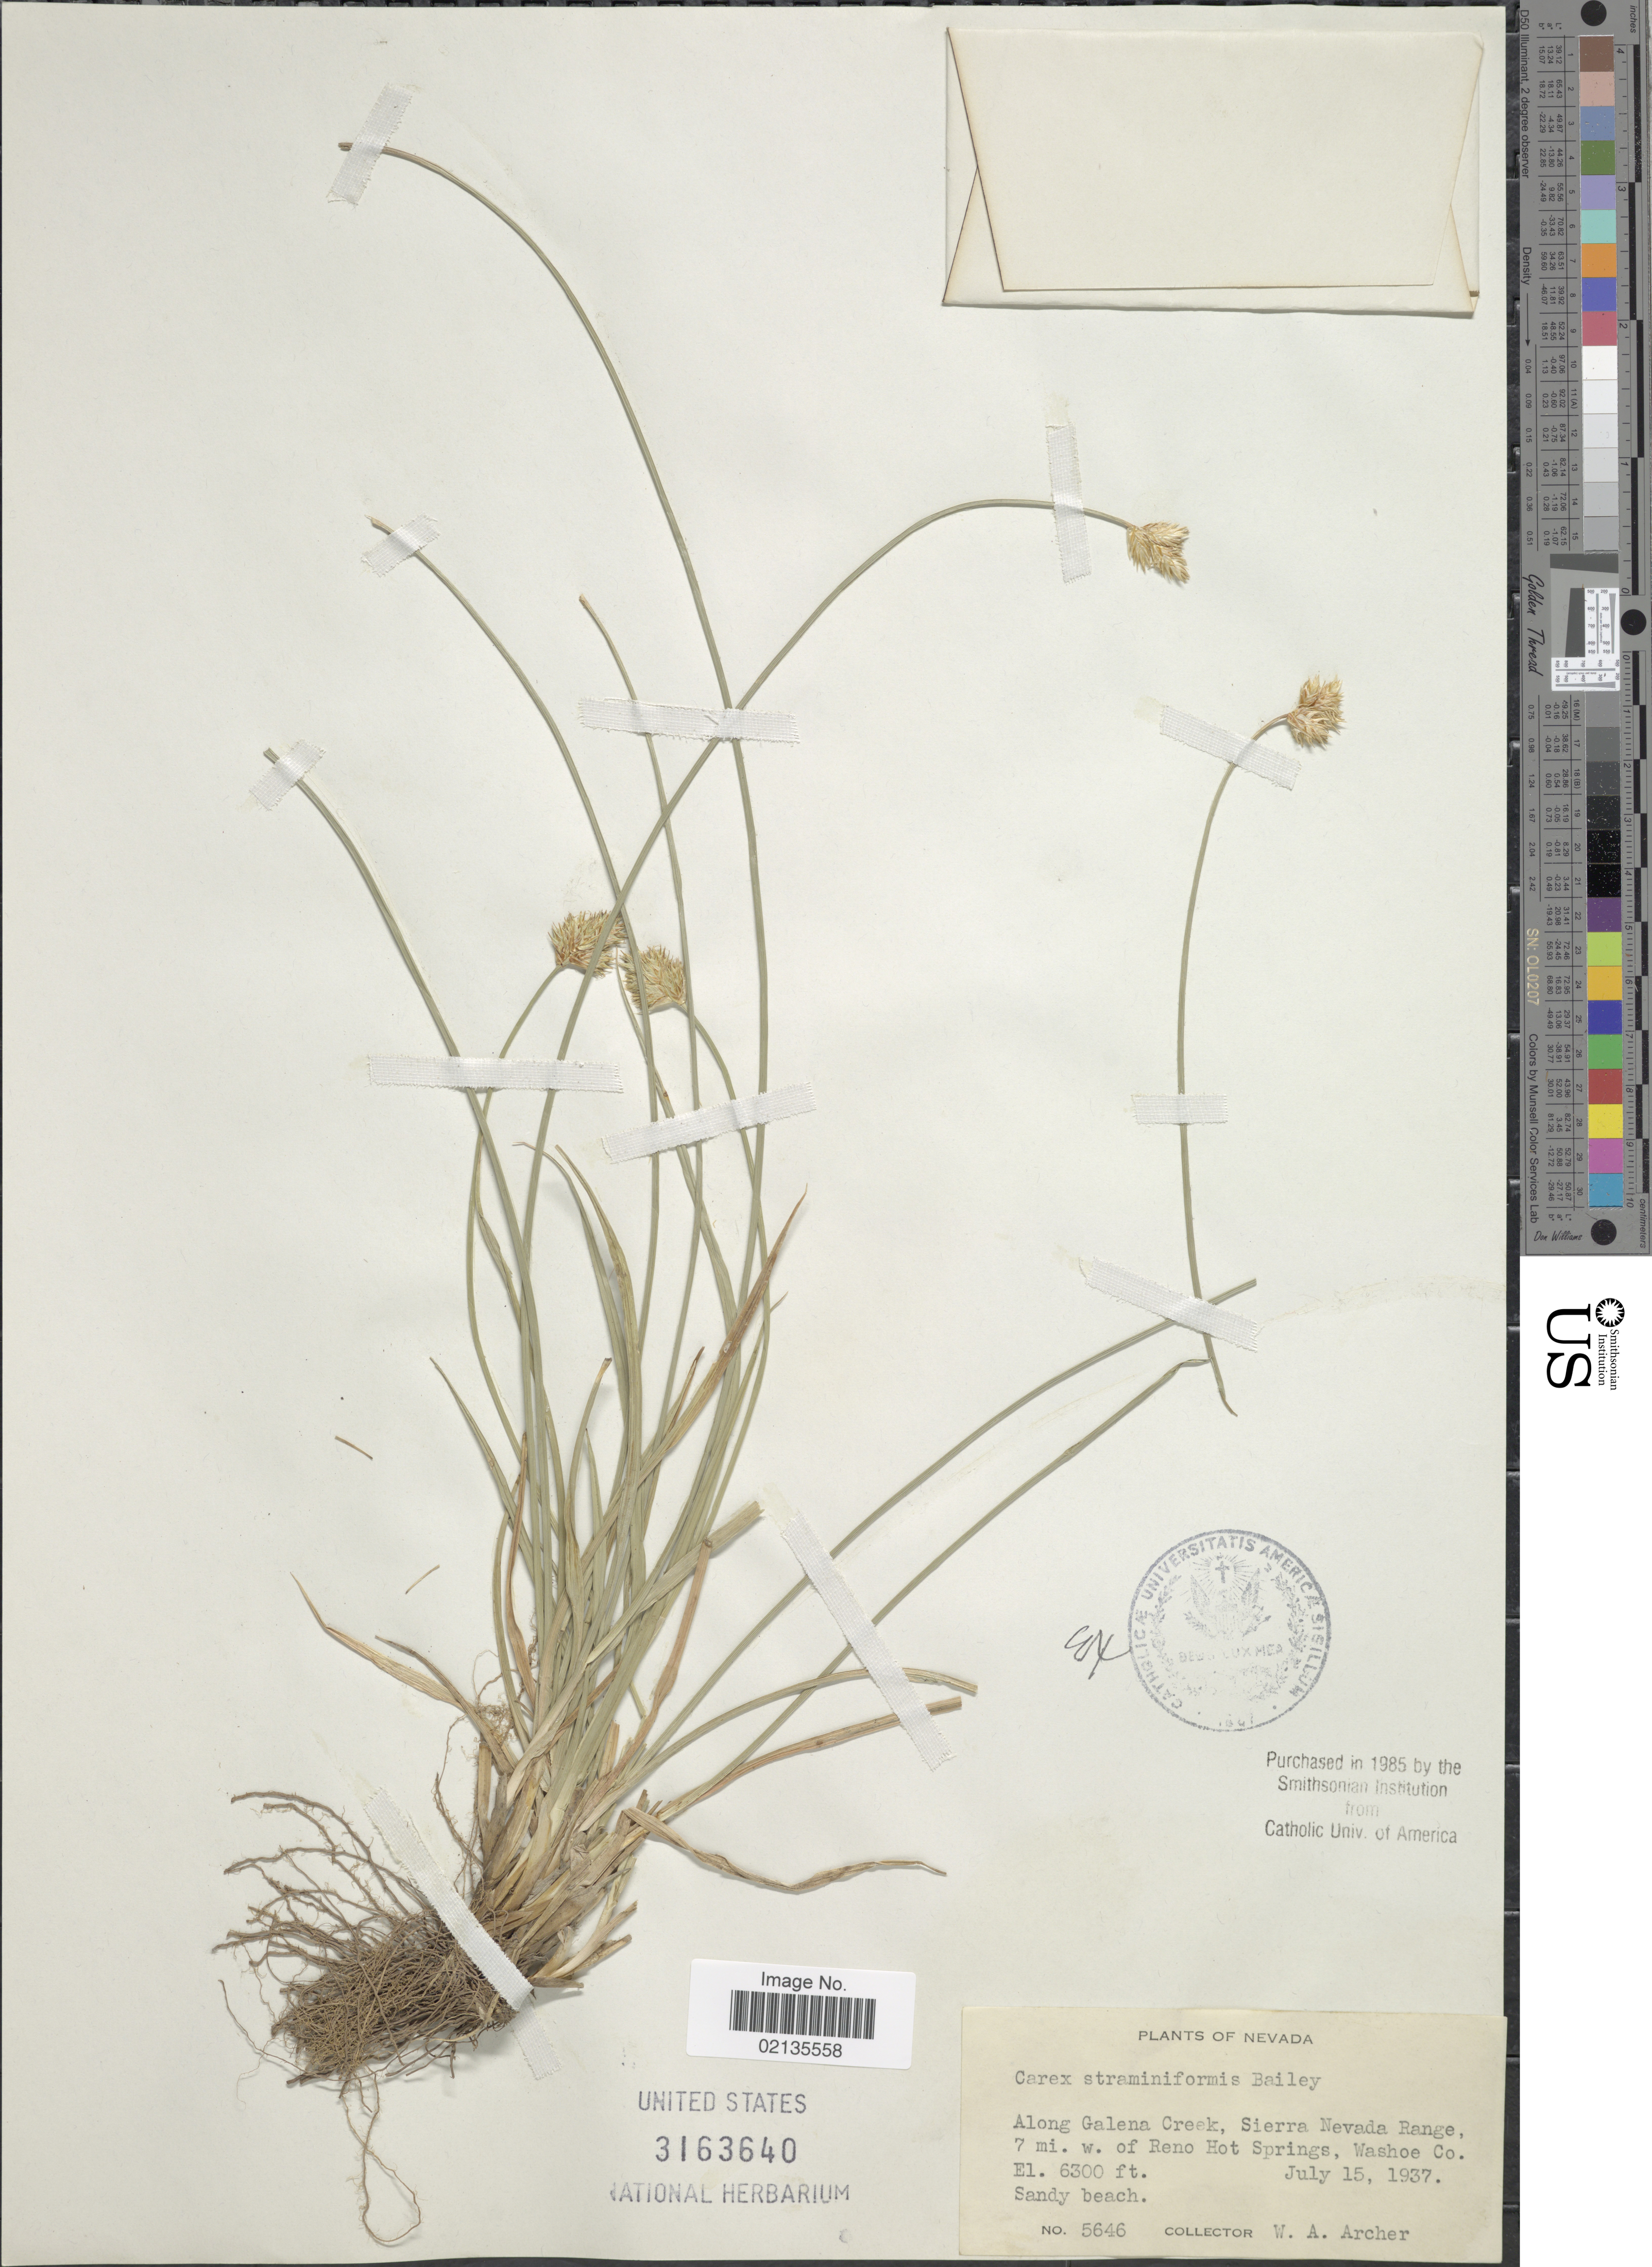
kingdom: Plantae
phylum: Tracheophyta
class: Liliopsida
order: Poales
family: Cyperaceae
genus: Carex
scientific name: Carex straminiformis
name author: L.H. Bailey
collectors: W. A. Archer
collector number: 5646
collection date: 1937-07-15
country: United States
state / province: Nevada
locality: Along Galena Creek, Sierra Nevada Range, 7 mi. w. of Reno Hot Springs, Washoe Co., sandy beach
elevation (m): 1920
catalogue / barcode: US 3163640